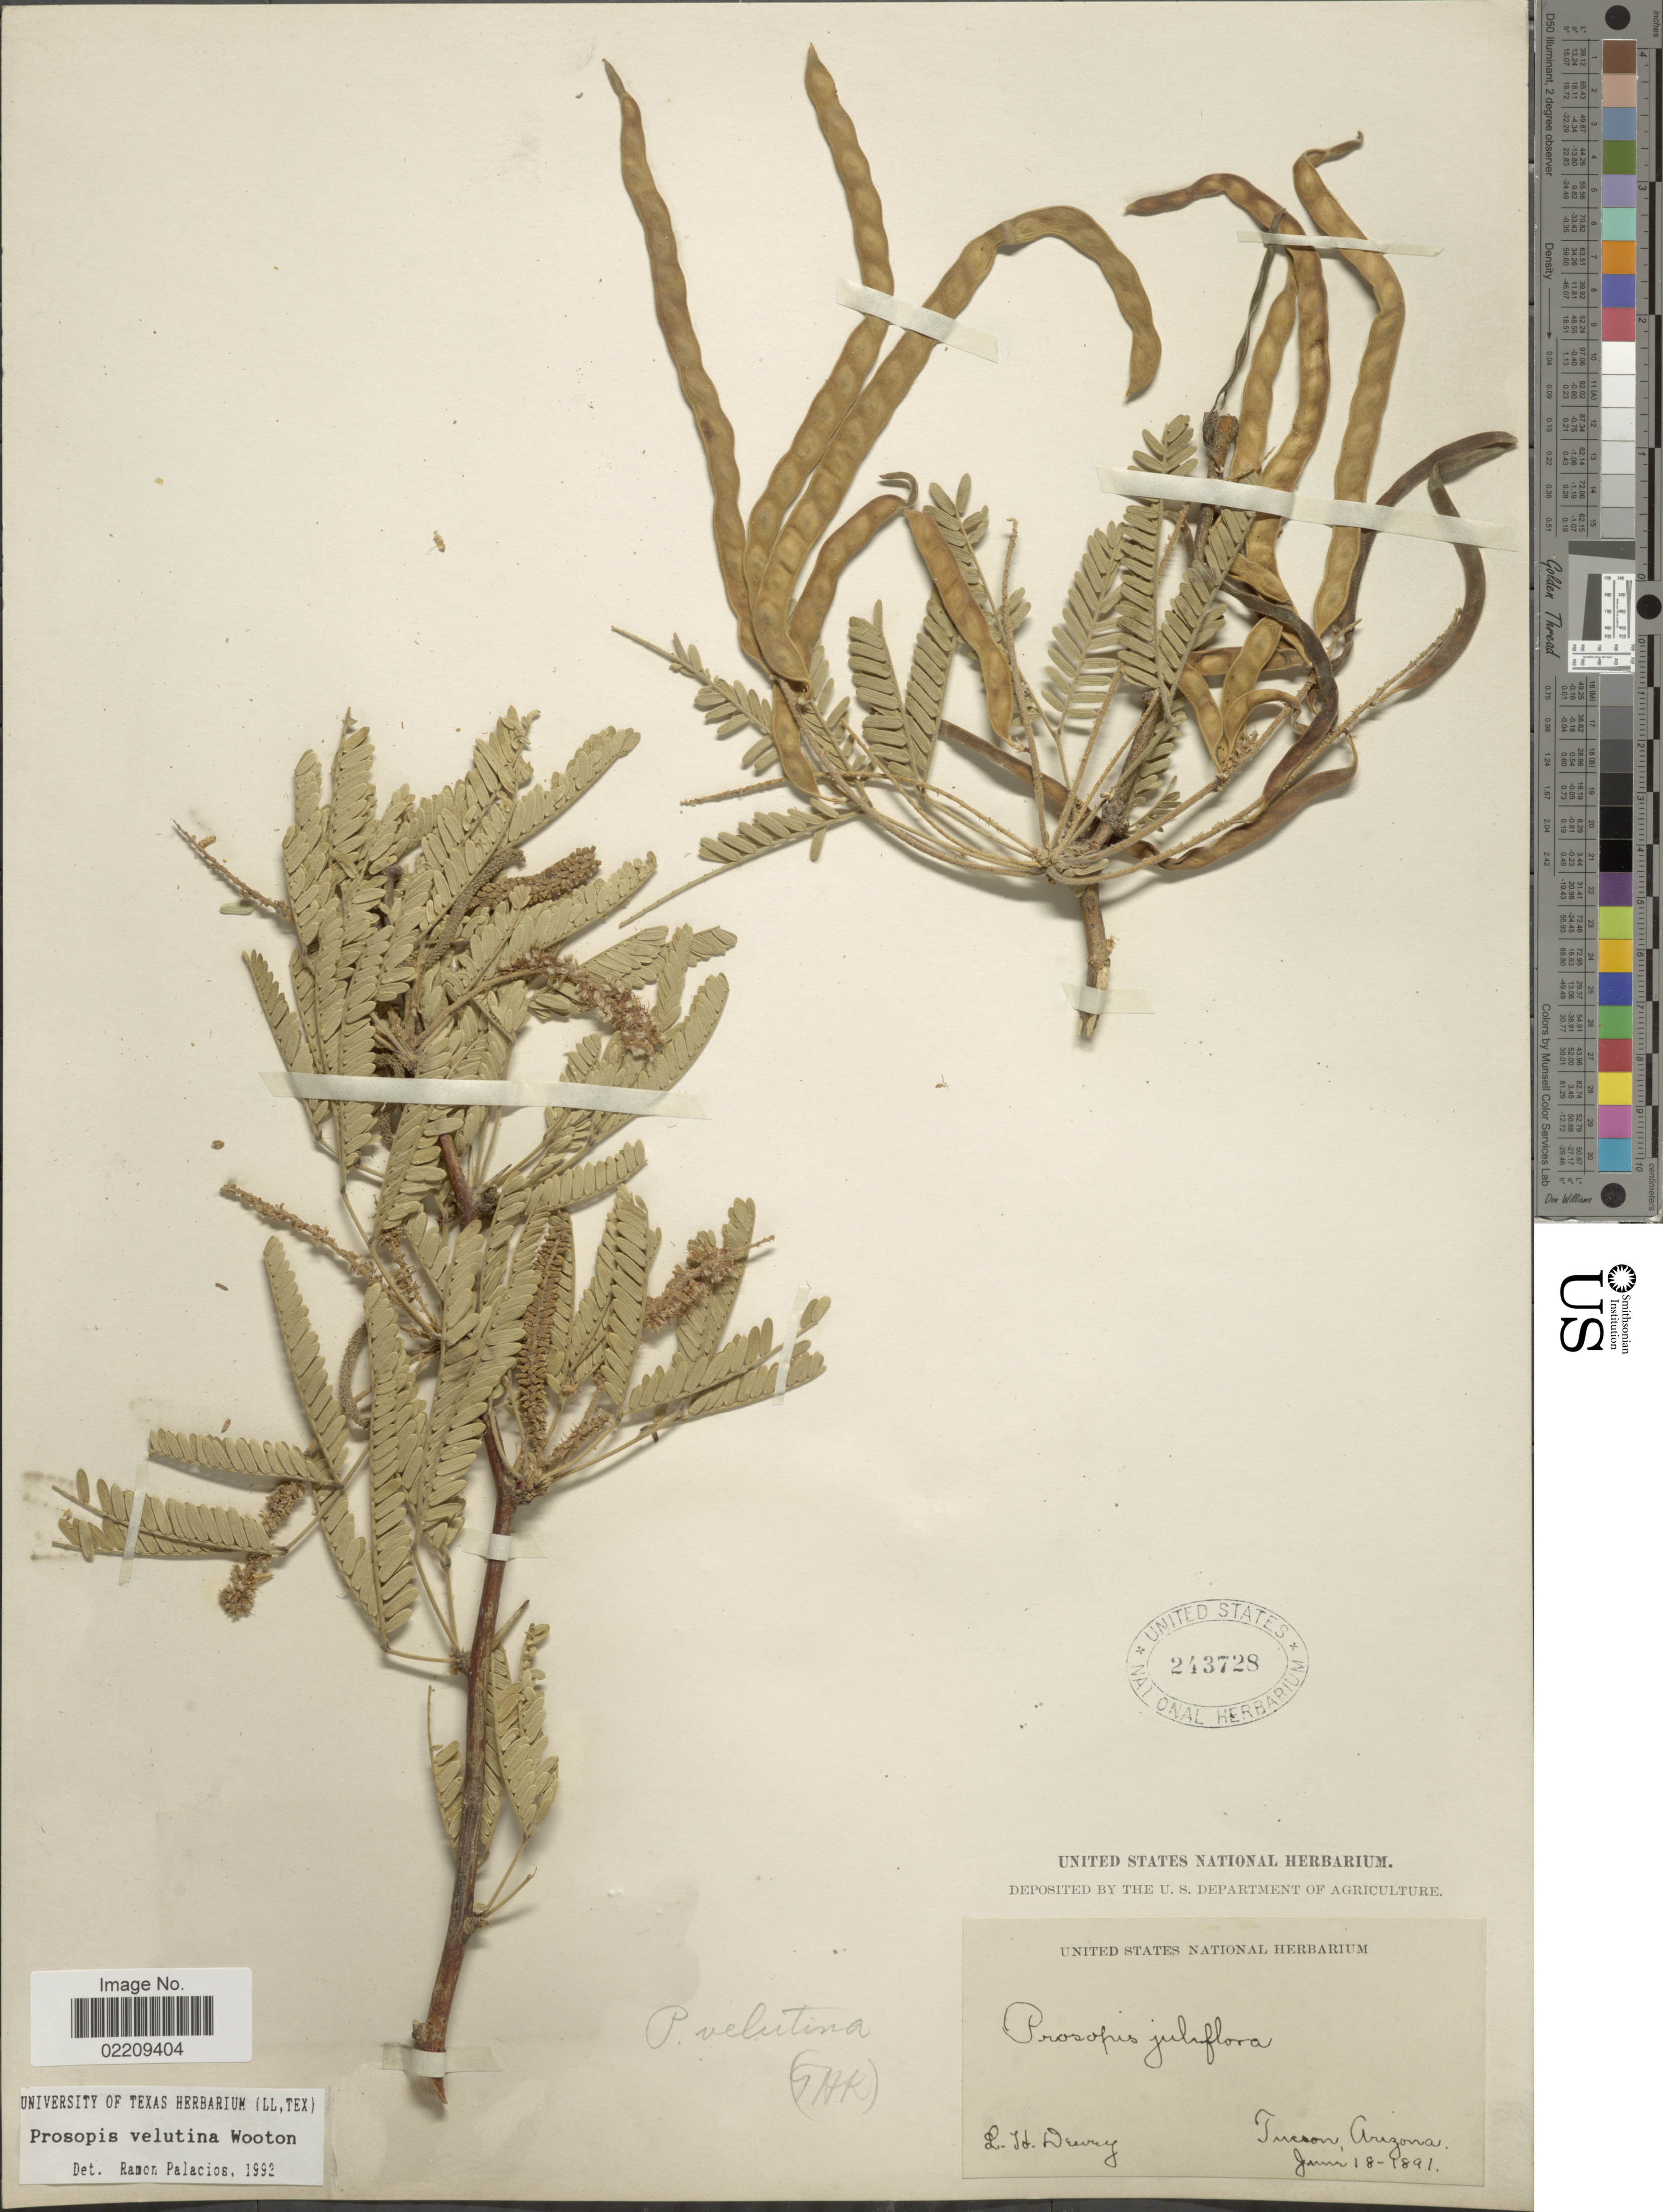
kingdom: Plantae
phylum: Tracheophyta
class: Magnoliopsida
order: Fabales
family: Fabaceae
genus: Neltuma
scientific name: Neltuma velutina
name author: (Wooton) Britton & Rose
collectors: L. H. Dewey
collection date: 1891-06-18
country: United States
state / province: Arizona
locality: Tucson.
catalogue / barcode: US 243728